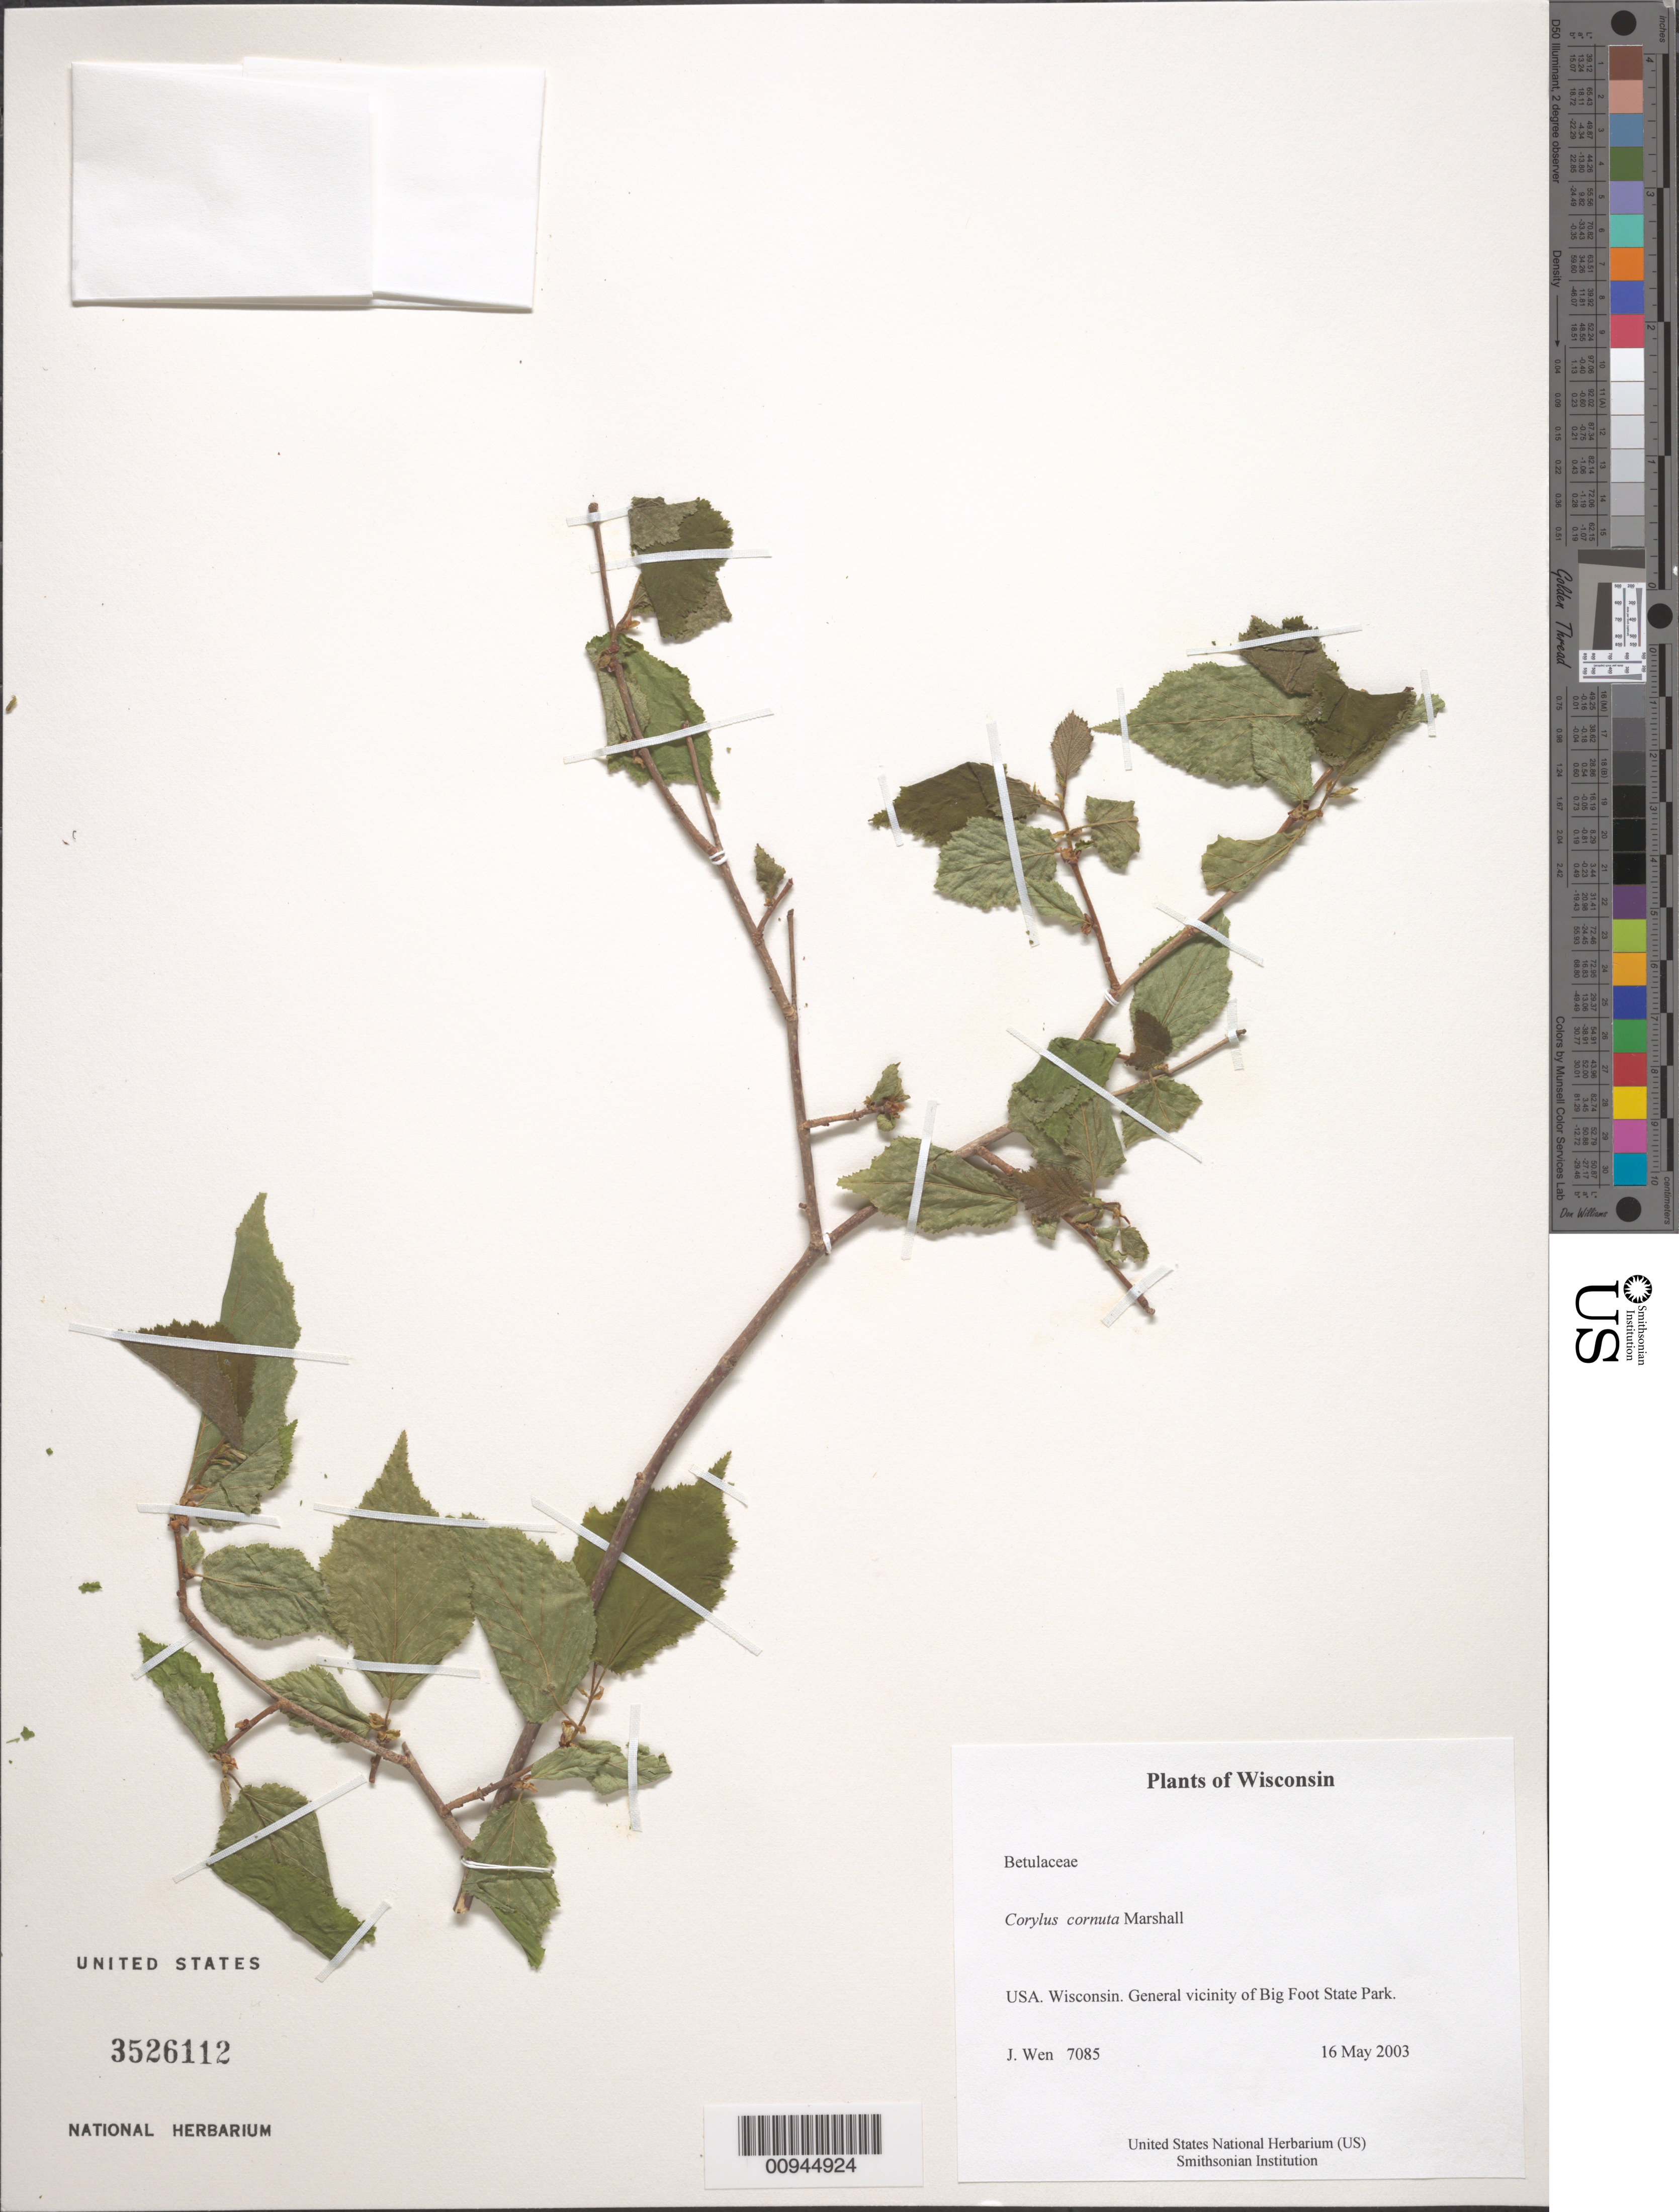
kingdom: Plantae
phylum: Tracheophyta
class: Magnoliopsida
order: Fagales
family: Betulaceae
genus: Corylus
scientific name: Corylus cornuta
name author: Marshall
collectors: J. Wen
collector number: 7085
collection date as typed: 16 May 2003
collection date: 2003-05-16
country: United States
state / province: Wisconsin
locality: General vicinity of Big Foot State Park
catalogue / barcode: US 3526112